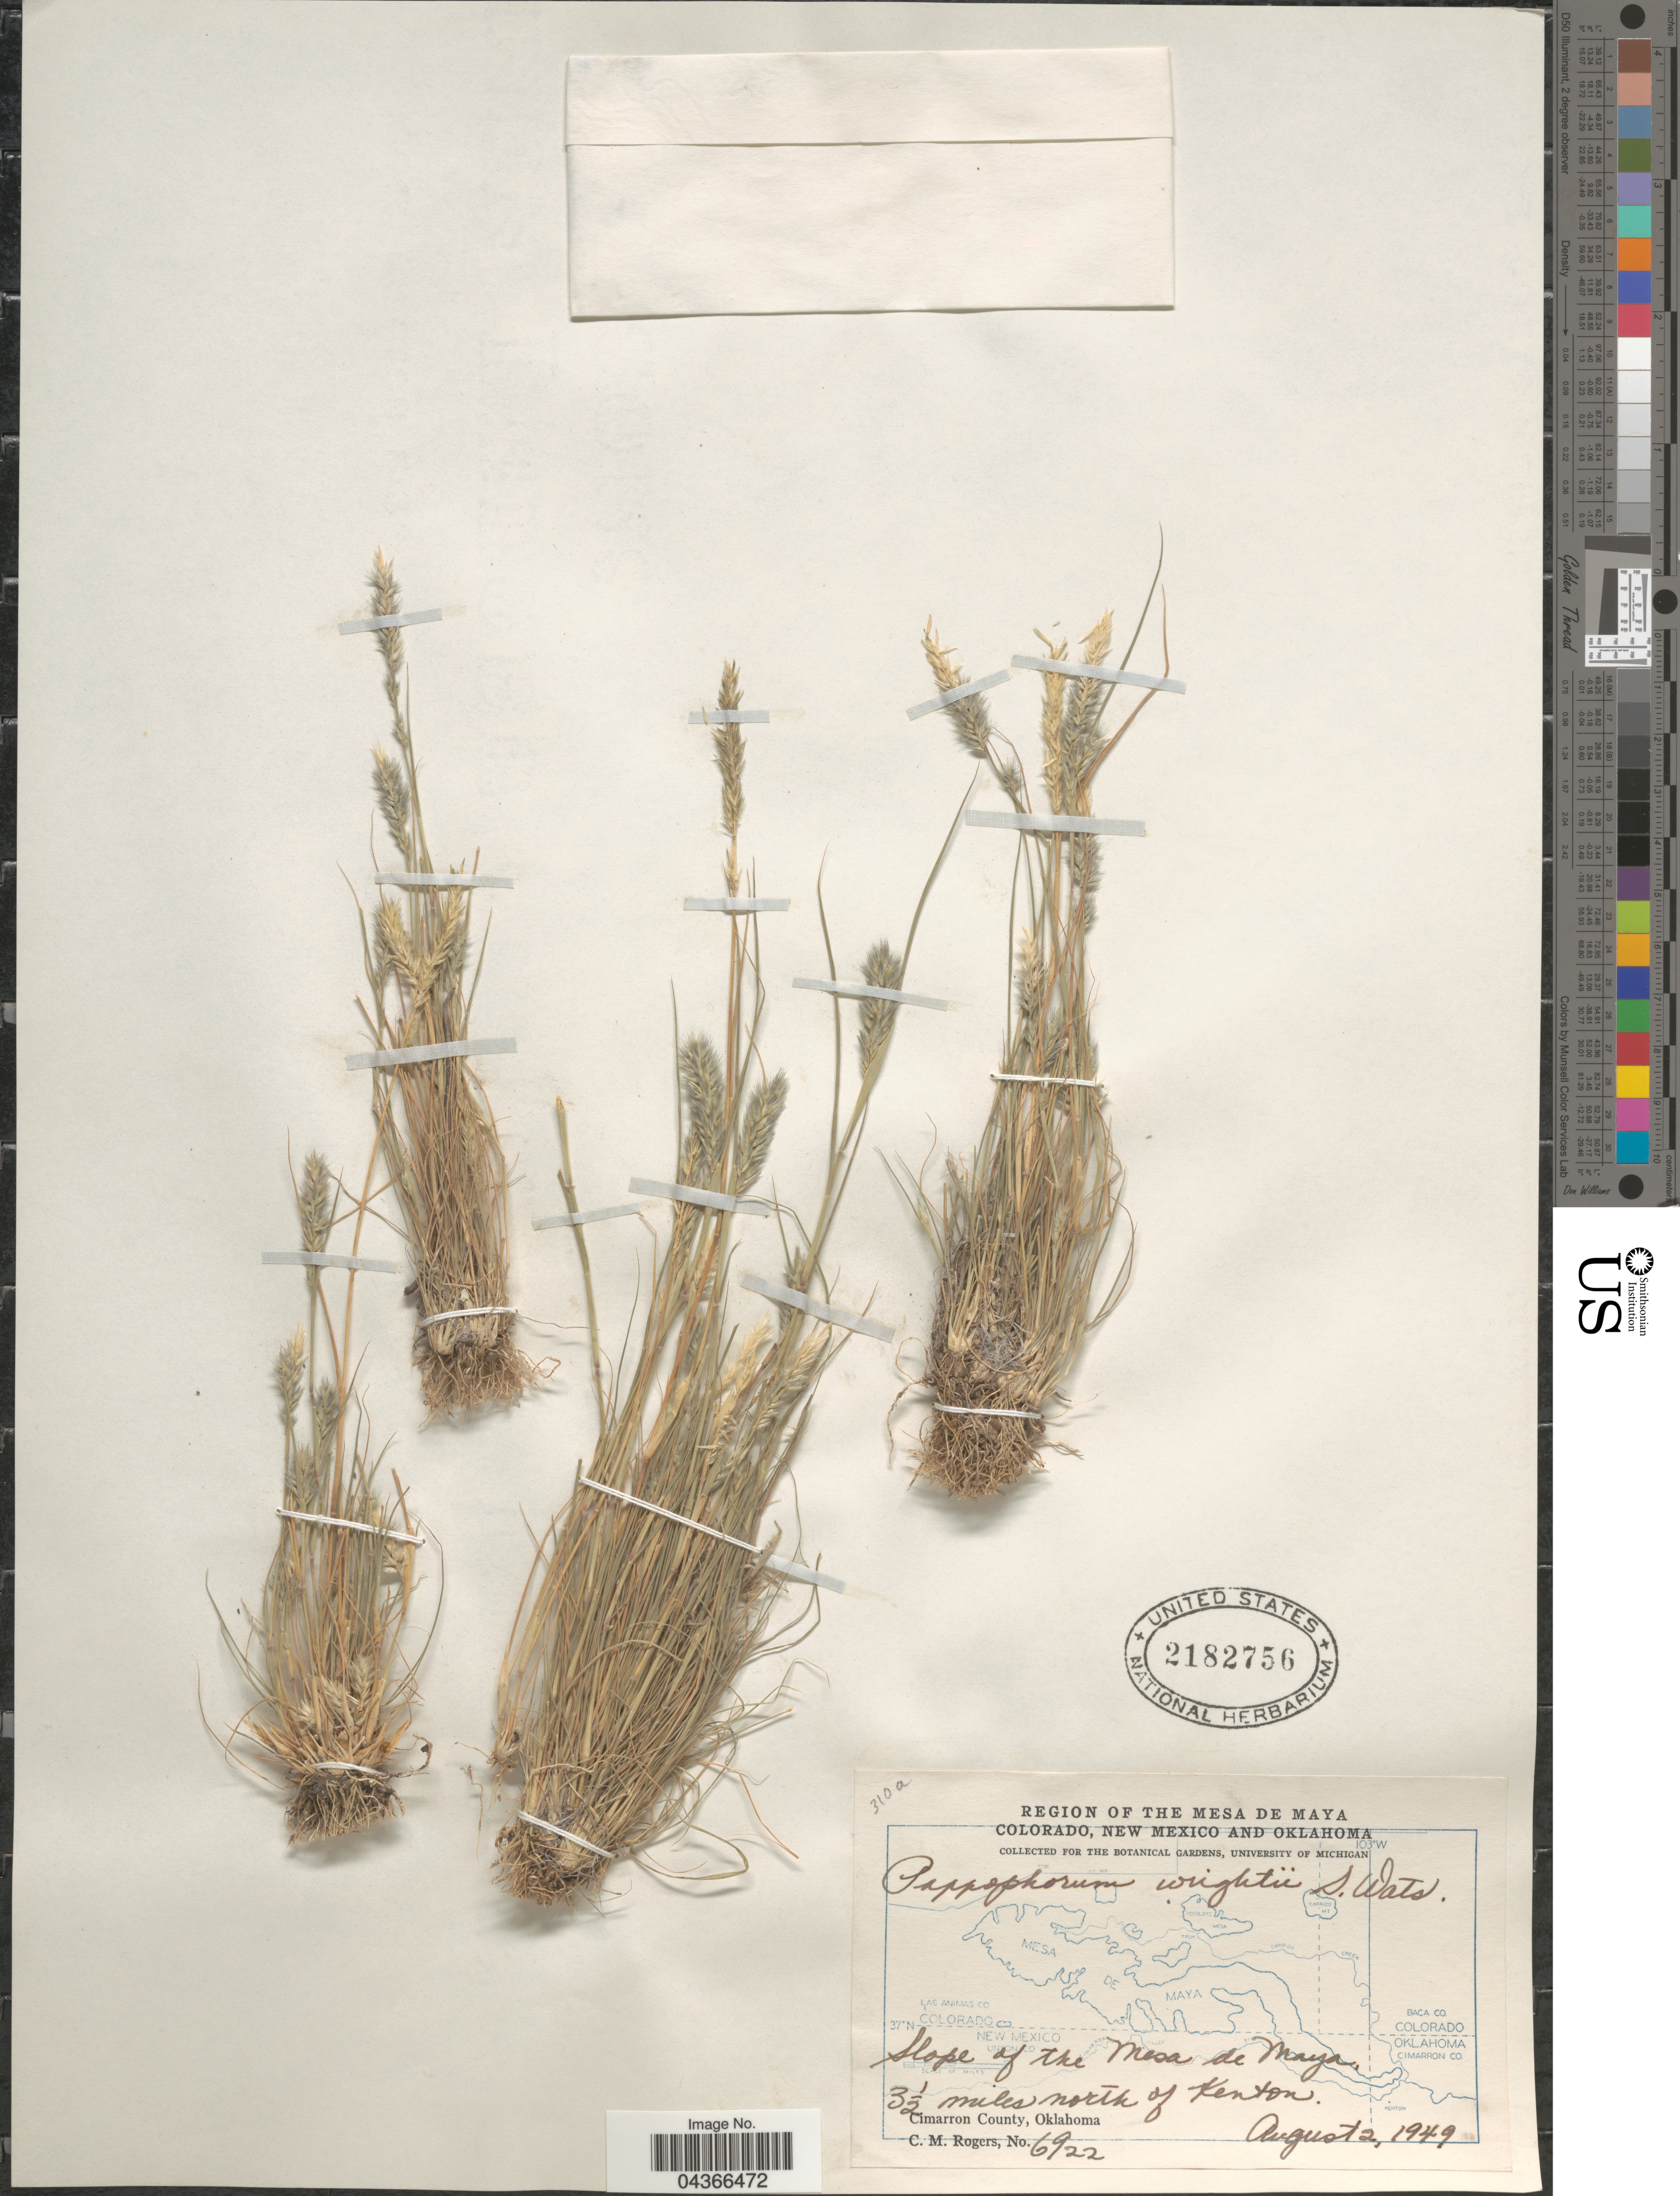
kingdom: Plantae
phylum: Tracheophyta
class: Liliopsida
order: Poales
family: Poaceae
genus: Enneapogon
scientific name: Enneapogon desvauxii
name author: P. Beauv.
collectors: C. M. Rogers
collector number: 6922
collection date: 1949-08-02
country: United States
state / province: Oklahoma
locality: Region of the Mesa de Maya. Slope of the Mesa de Maya, 3½ miles north of Kenton. Cimarron County.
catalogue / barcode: US 2182756